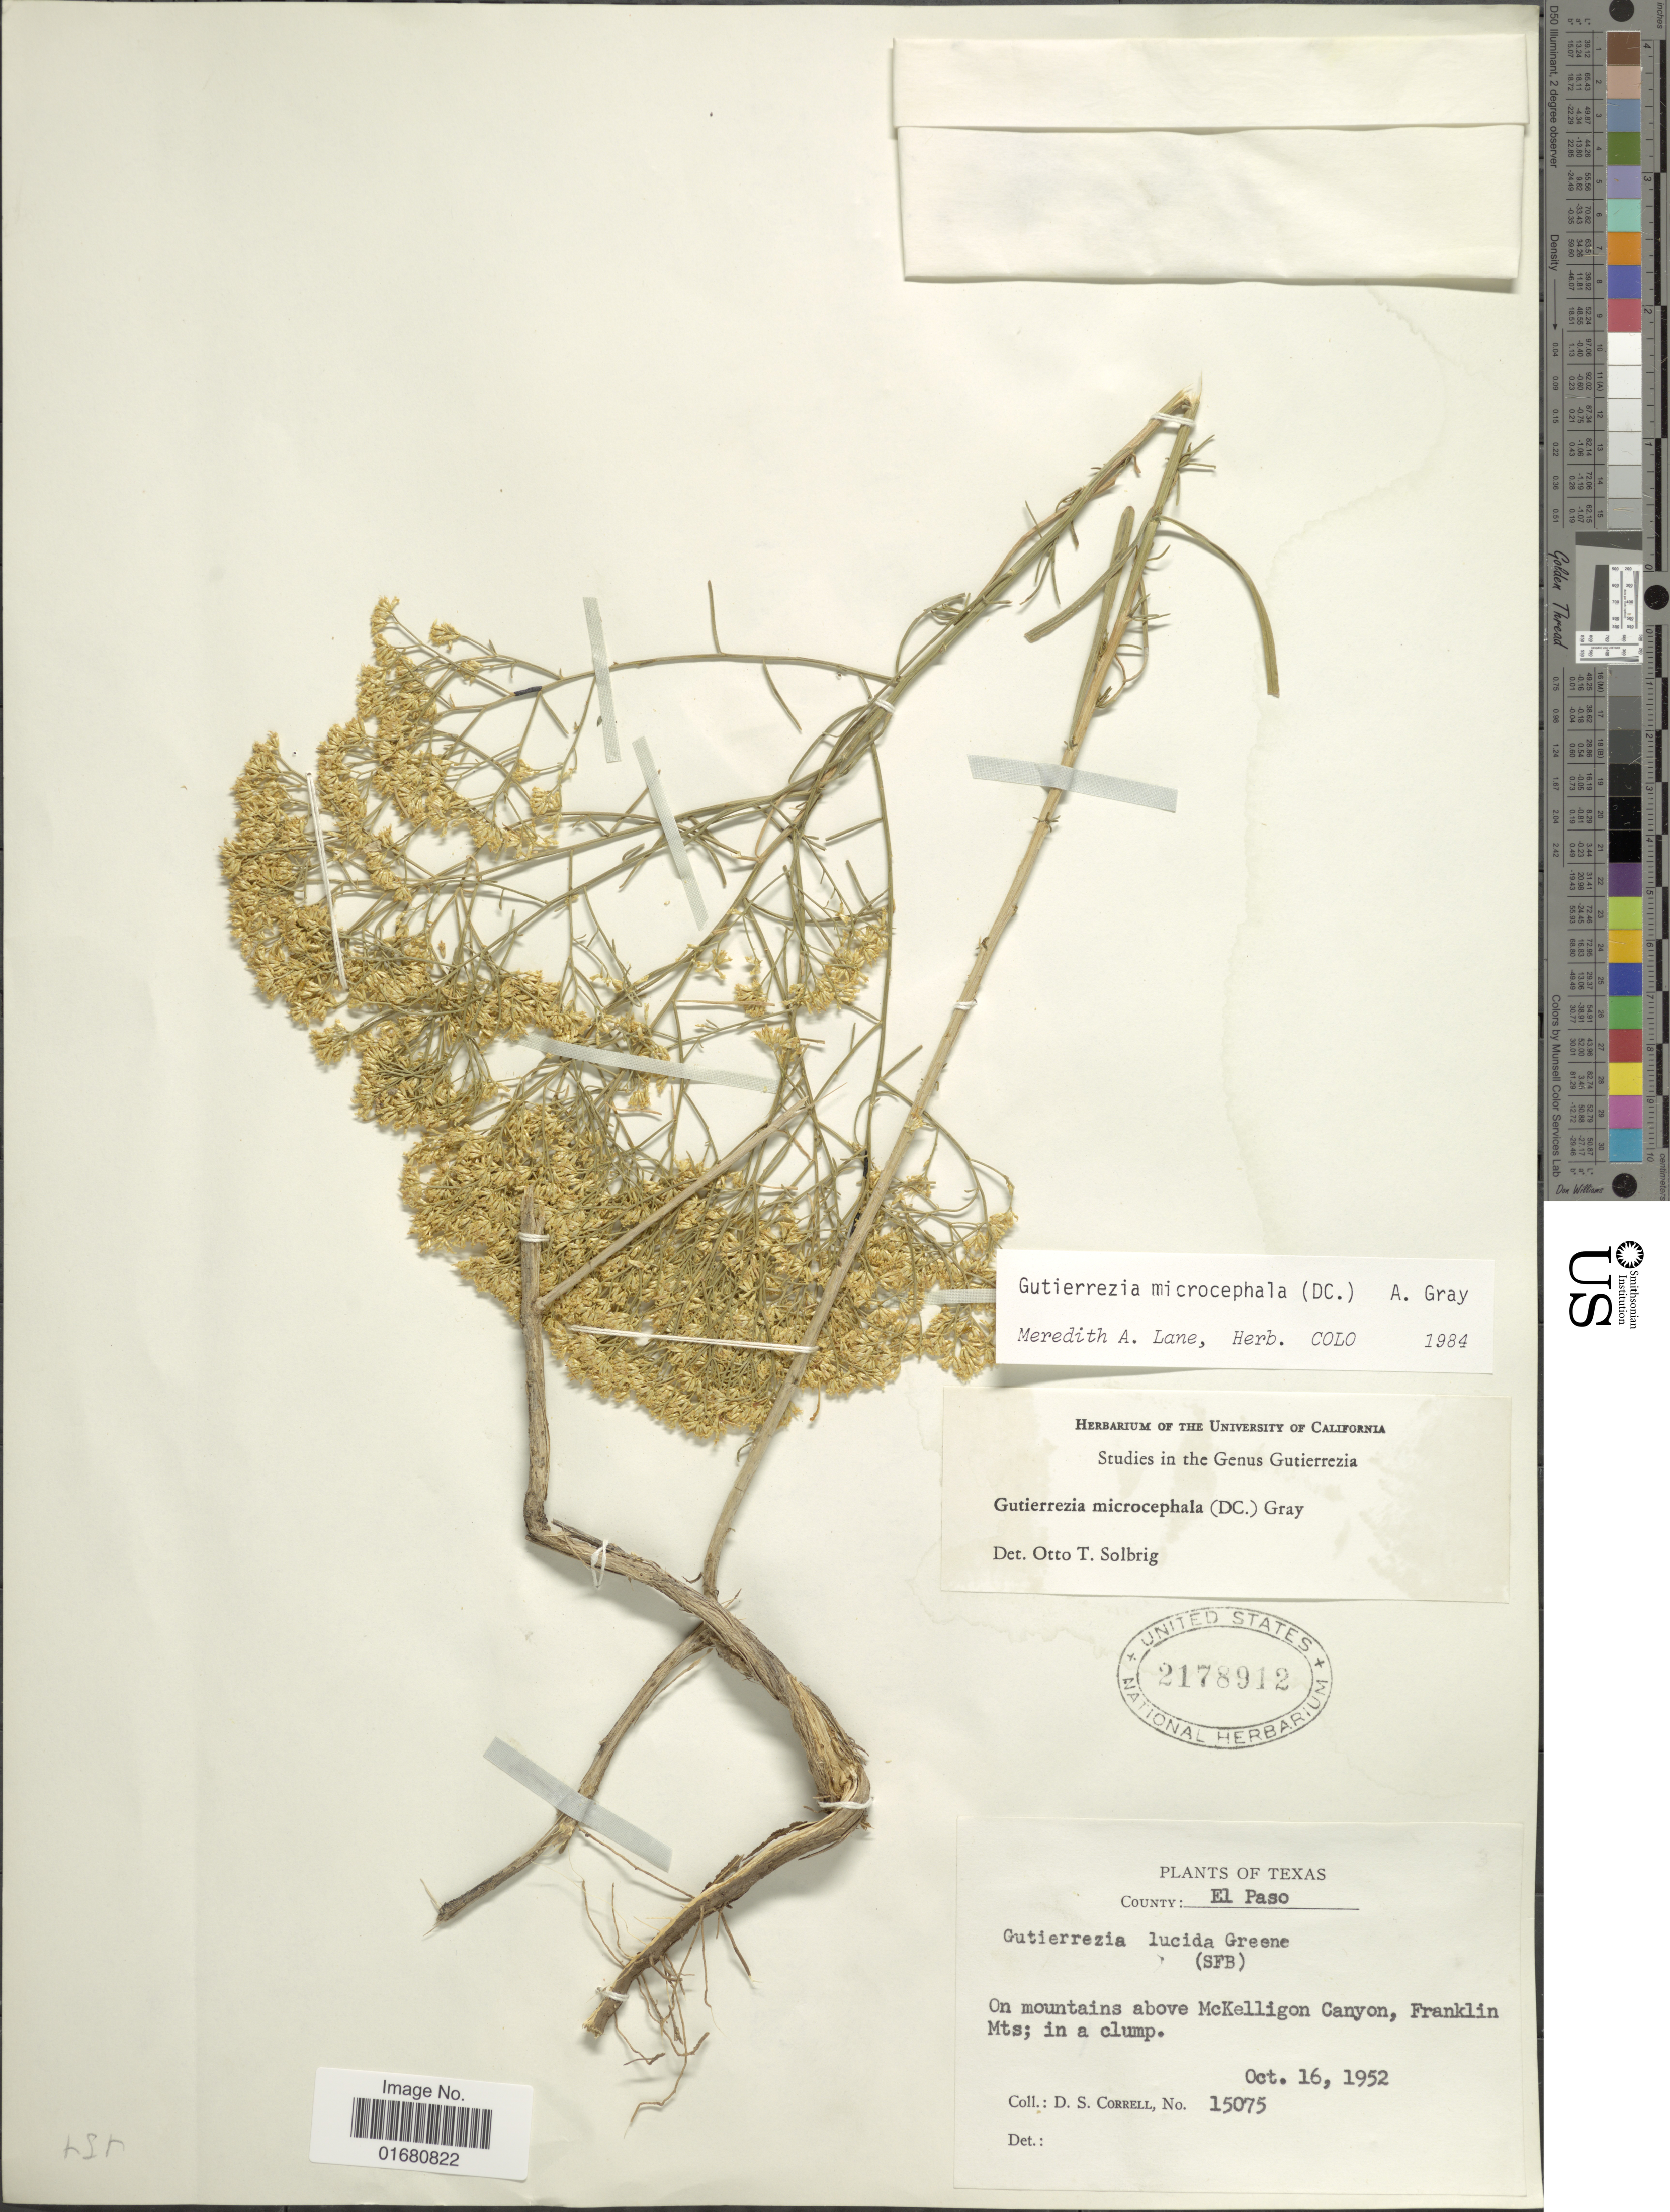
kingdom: Plantae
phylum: Tracheophyta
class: Magnoliopsida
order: Asterales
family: Asteraceae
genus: Gutierrezia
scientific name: Gutierrezia microcephala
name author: (DC.) A. Gray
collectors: D. S. Correll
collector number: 15075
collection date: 1952-10-16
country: United States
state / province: Texas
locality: County: El Paso, On mountains above McKelligon Canyon, Franklin Mts, in a clump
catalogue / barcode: US 2178912